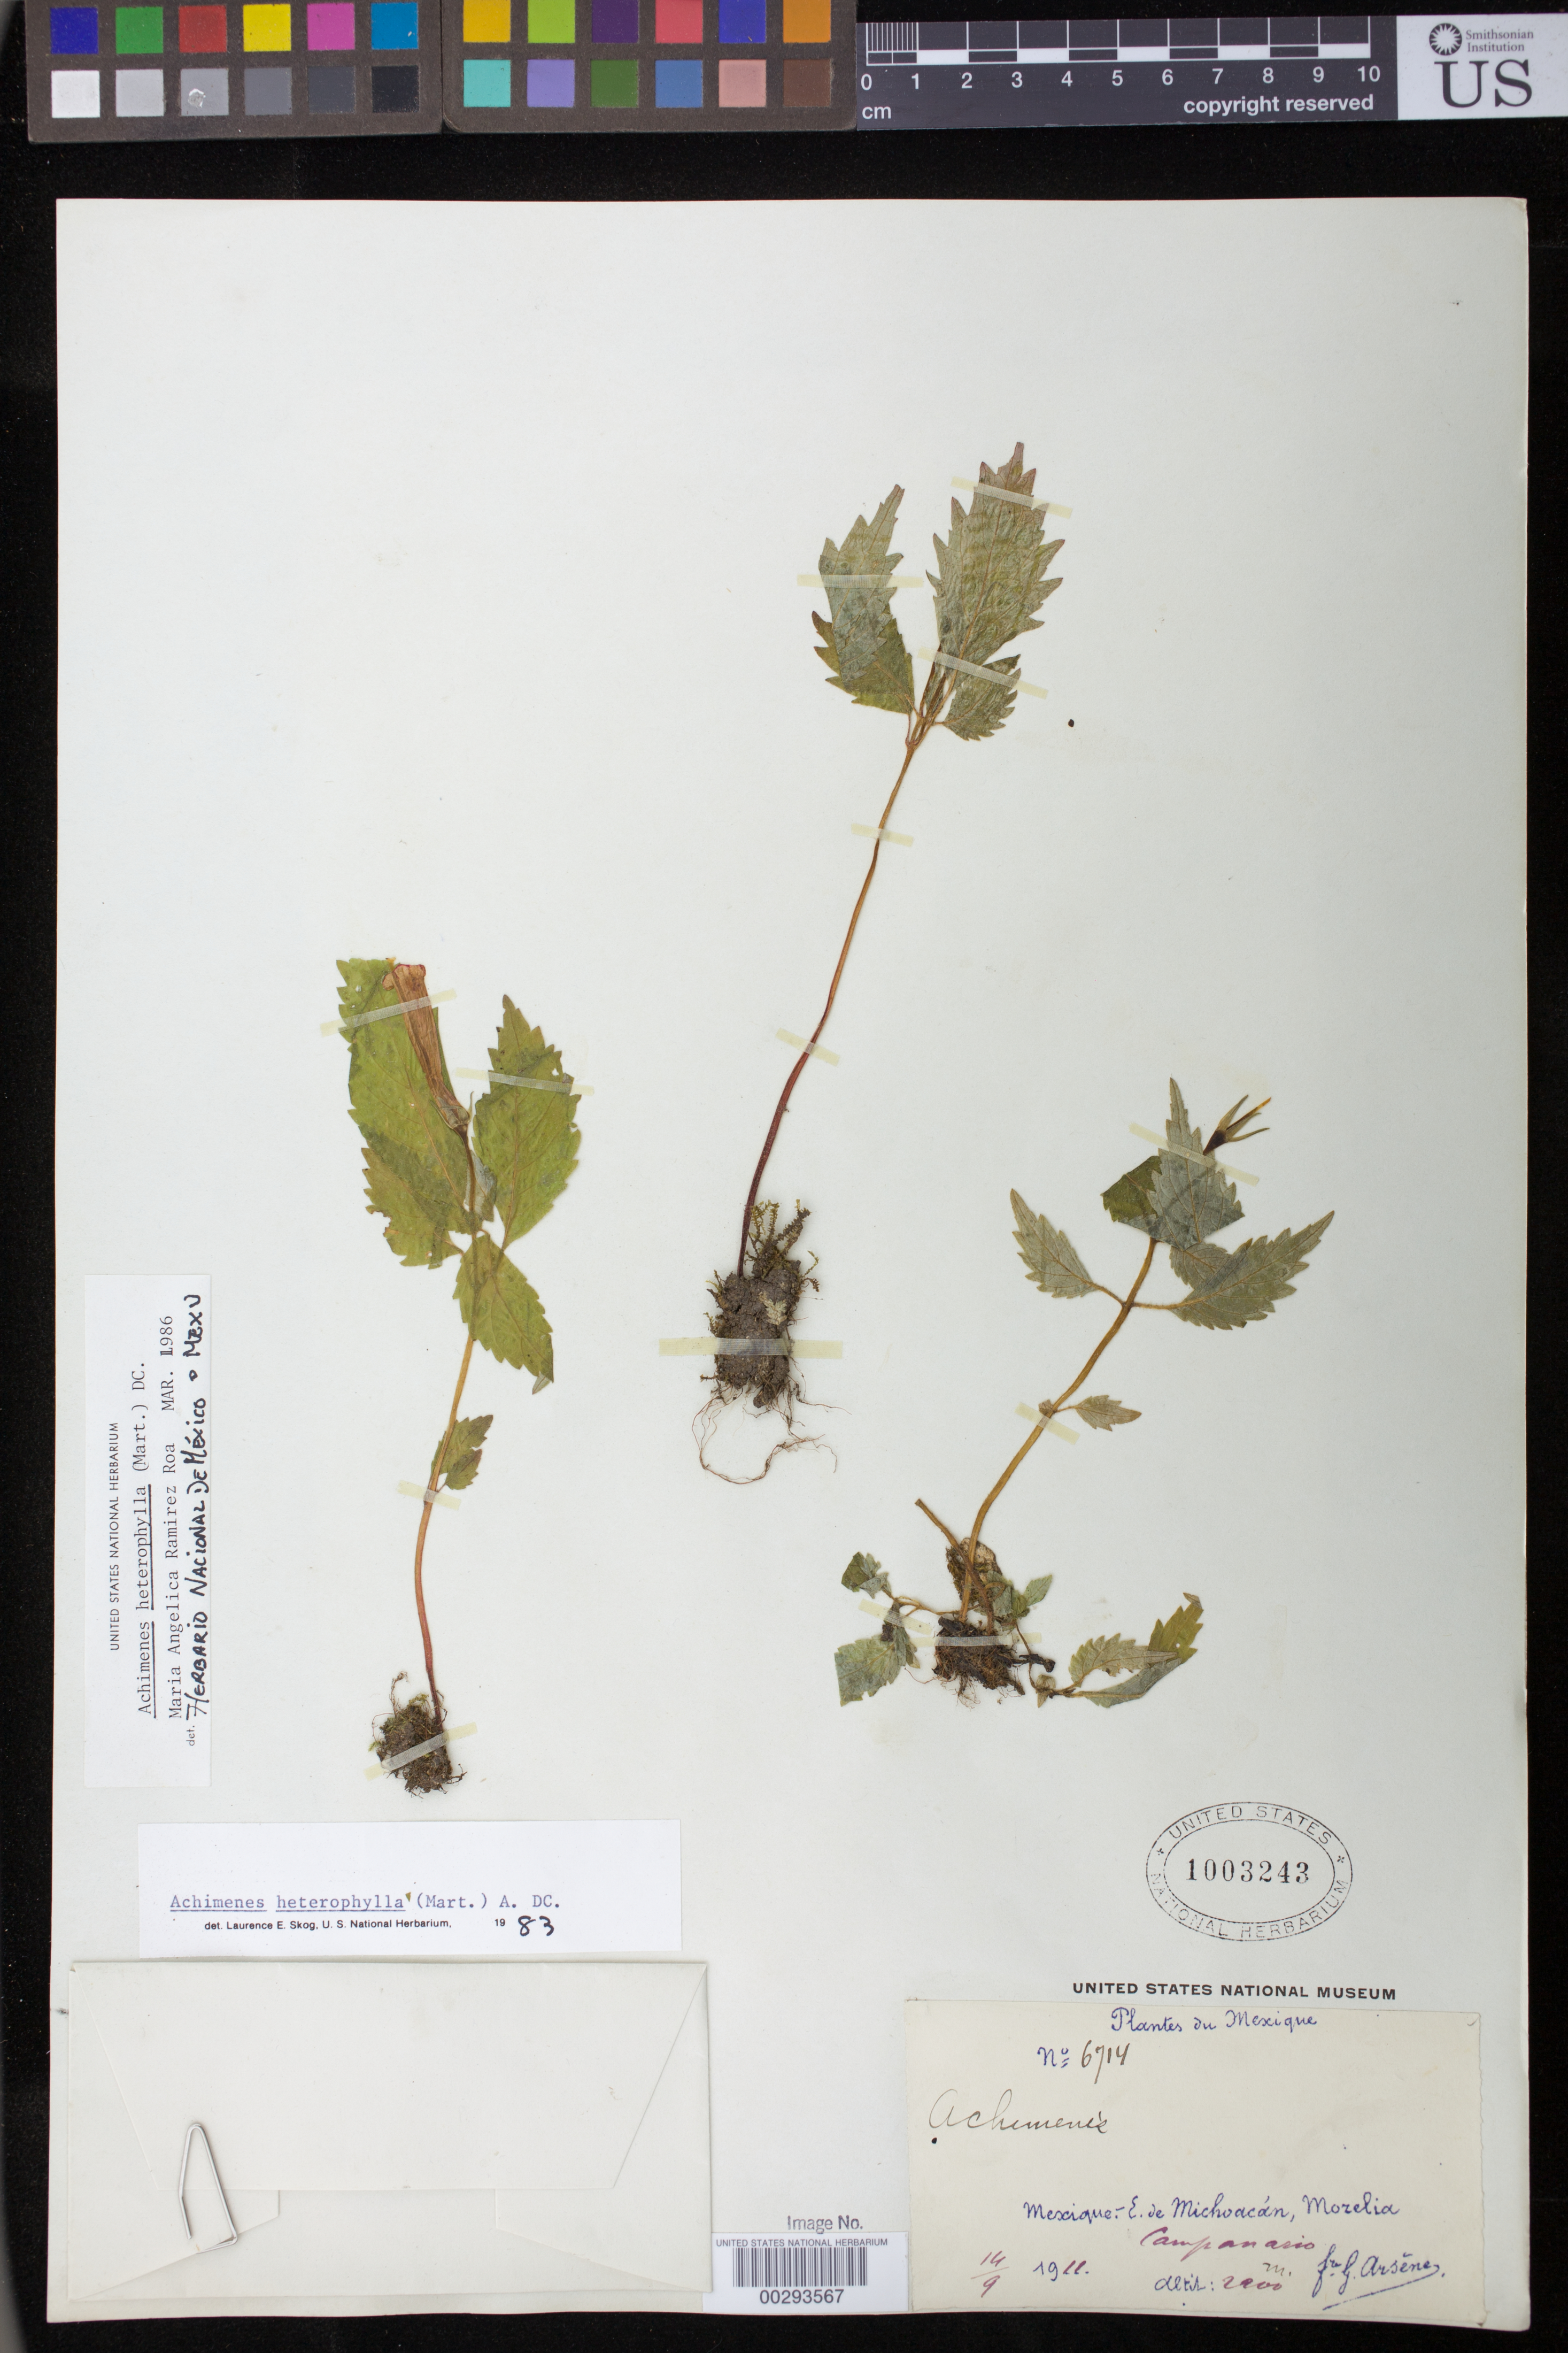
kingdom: Plantae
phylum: Tracheophyta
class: Magnoliopsida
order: Lamiales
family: Gesneriaceae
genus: Achimenes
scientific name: Achimenes heterophylla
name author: (Mart.) DC.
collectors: Bro. G. Arsène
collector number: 6714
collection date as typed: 14 Sep 1911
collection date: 1911-09-14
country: Mexico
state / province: Michoacan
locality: Morelia, Campanario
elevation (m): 2200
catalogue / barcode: US 1003243